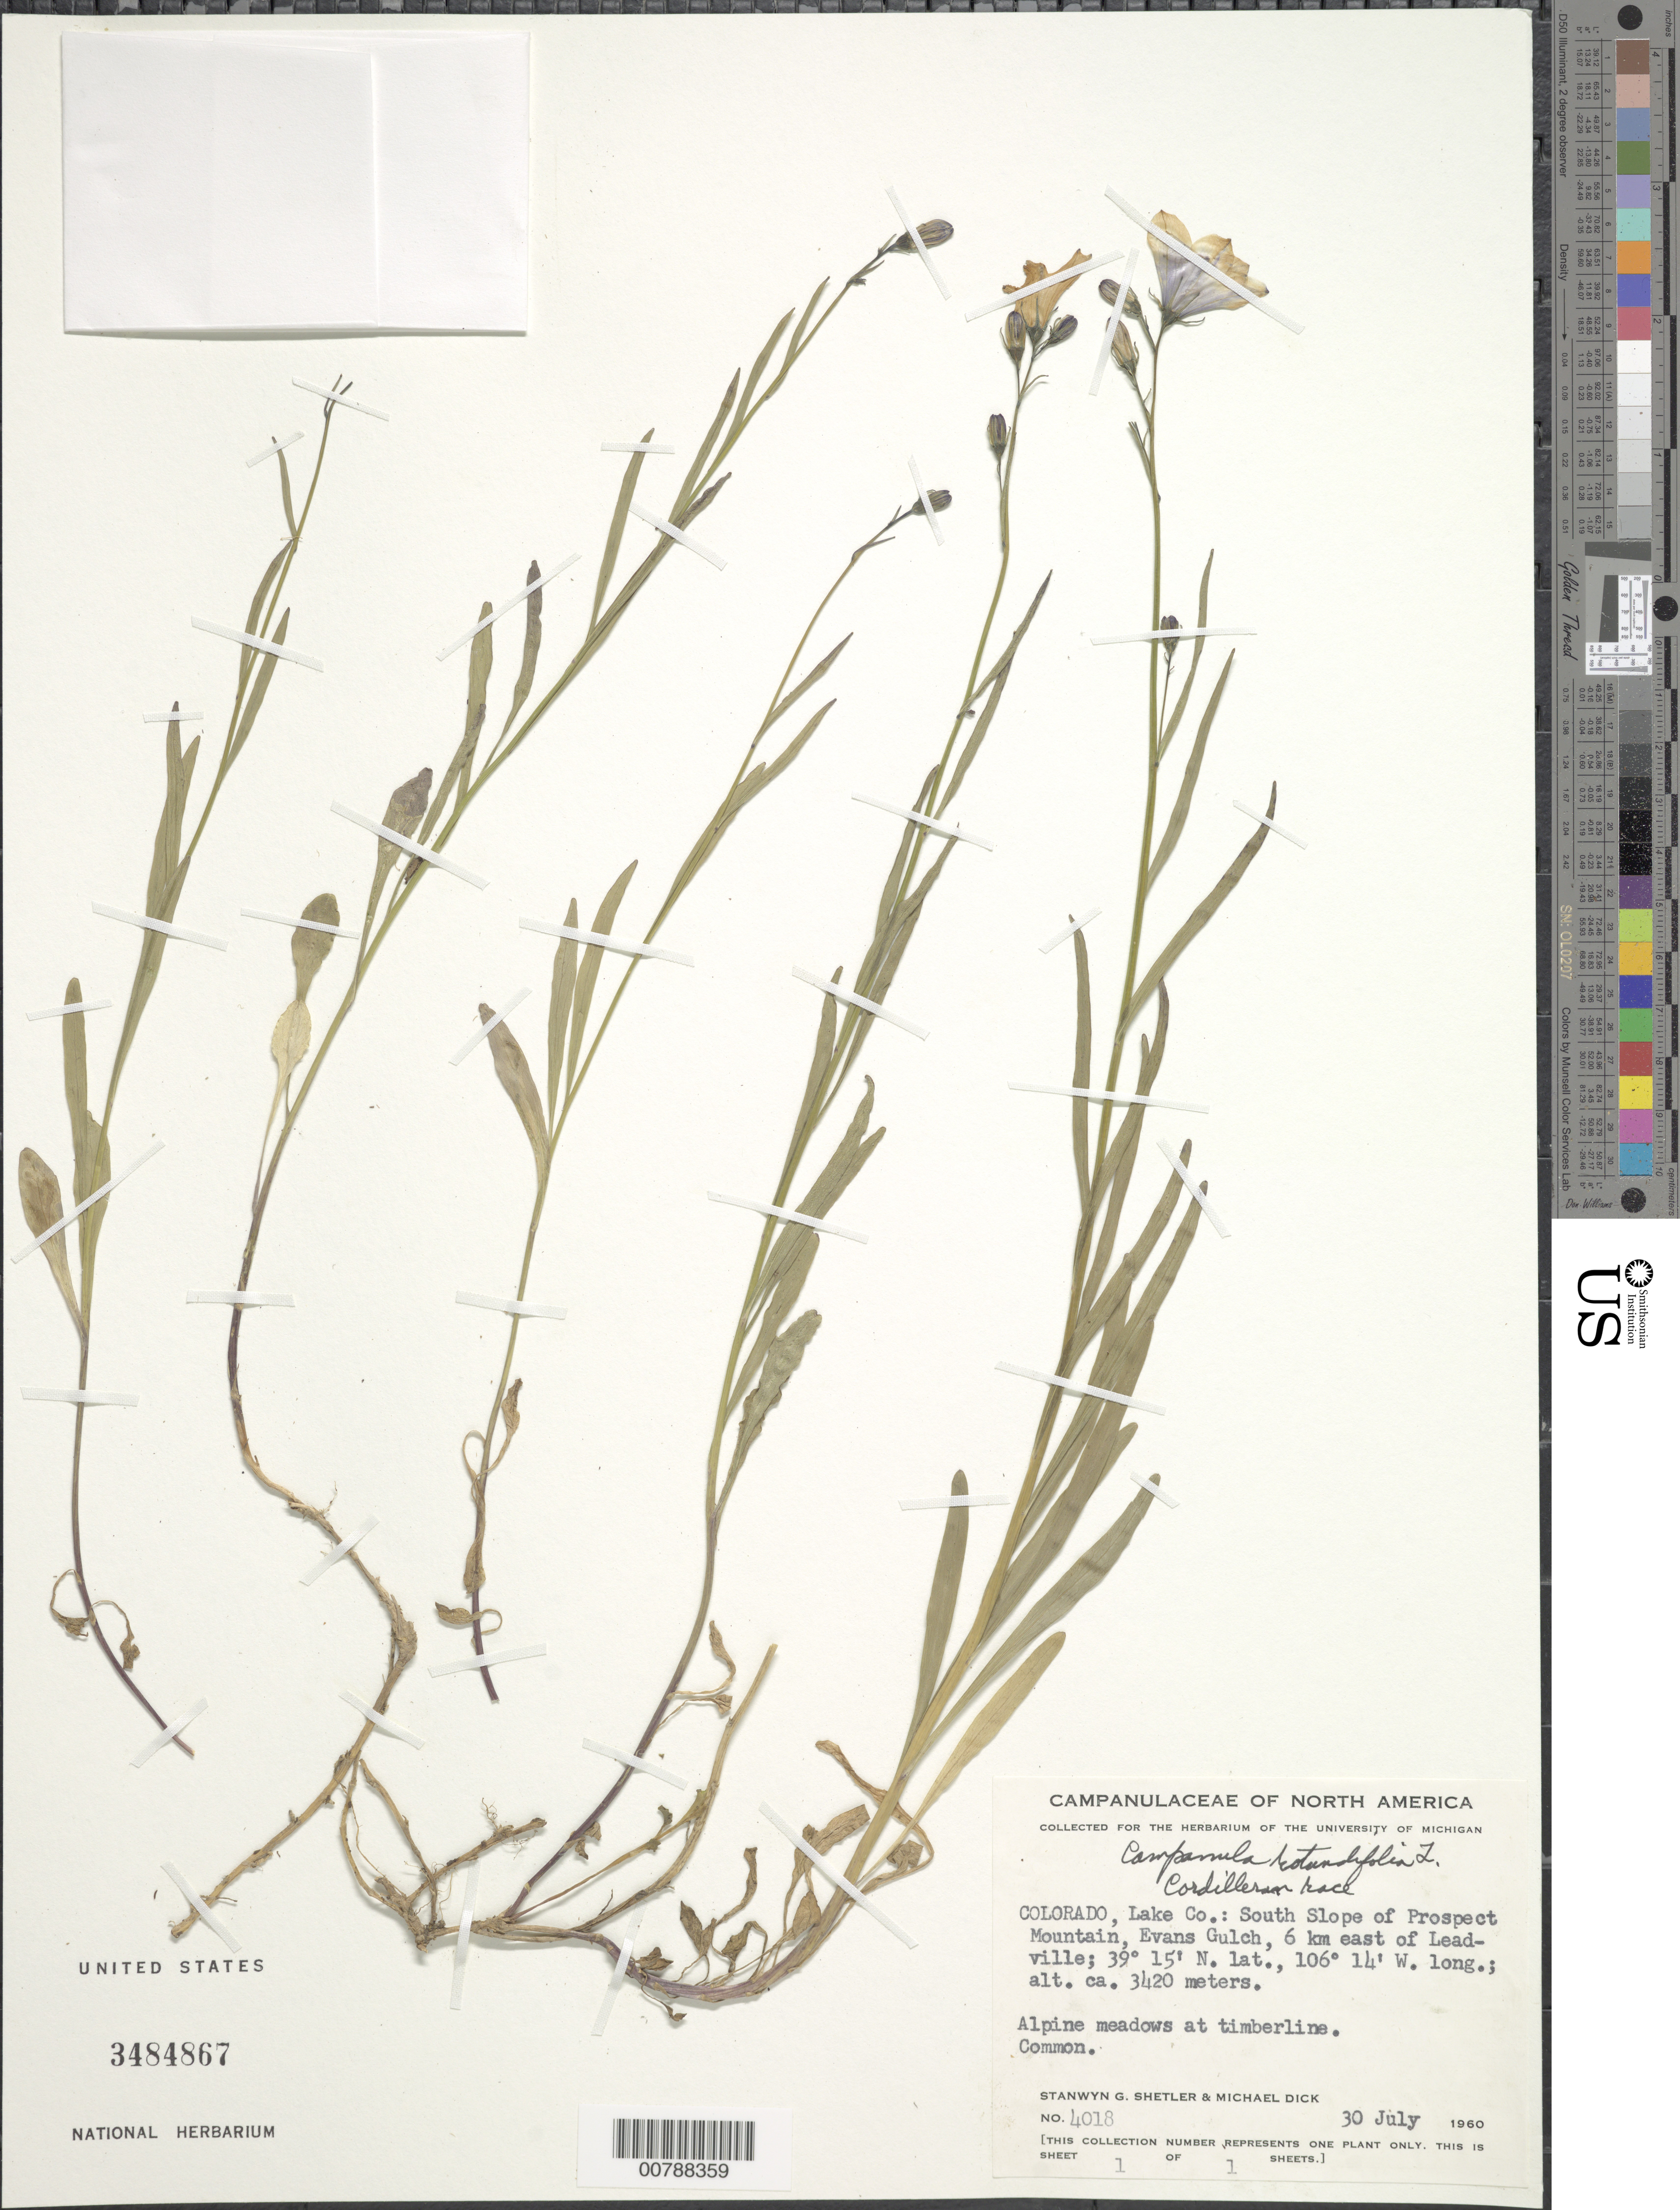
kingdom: Plantae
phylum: Tracheophyta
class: Magnoliopsida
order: Asterales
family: Campanulaceae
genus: Campanula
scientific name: Campanula rotundifolia L. Cordilleran race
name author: L.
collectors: S. Shetler & M. Dick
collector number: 4017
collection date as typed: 30 July 2960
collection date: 1960-07-30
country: United States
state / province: Colorado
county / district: Lake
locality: South slope of Prospect Mountain, Evans Gulch, 6 km. east of Leadville.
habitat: Alpine meadows at timberline. Common.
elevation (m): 1042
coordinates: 39 15' N, 106 14' W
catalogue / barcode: US 3484867